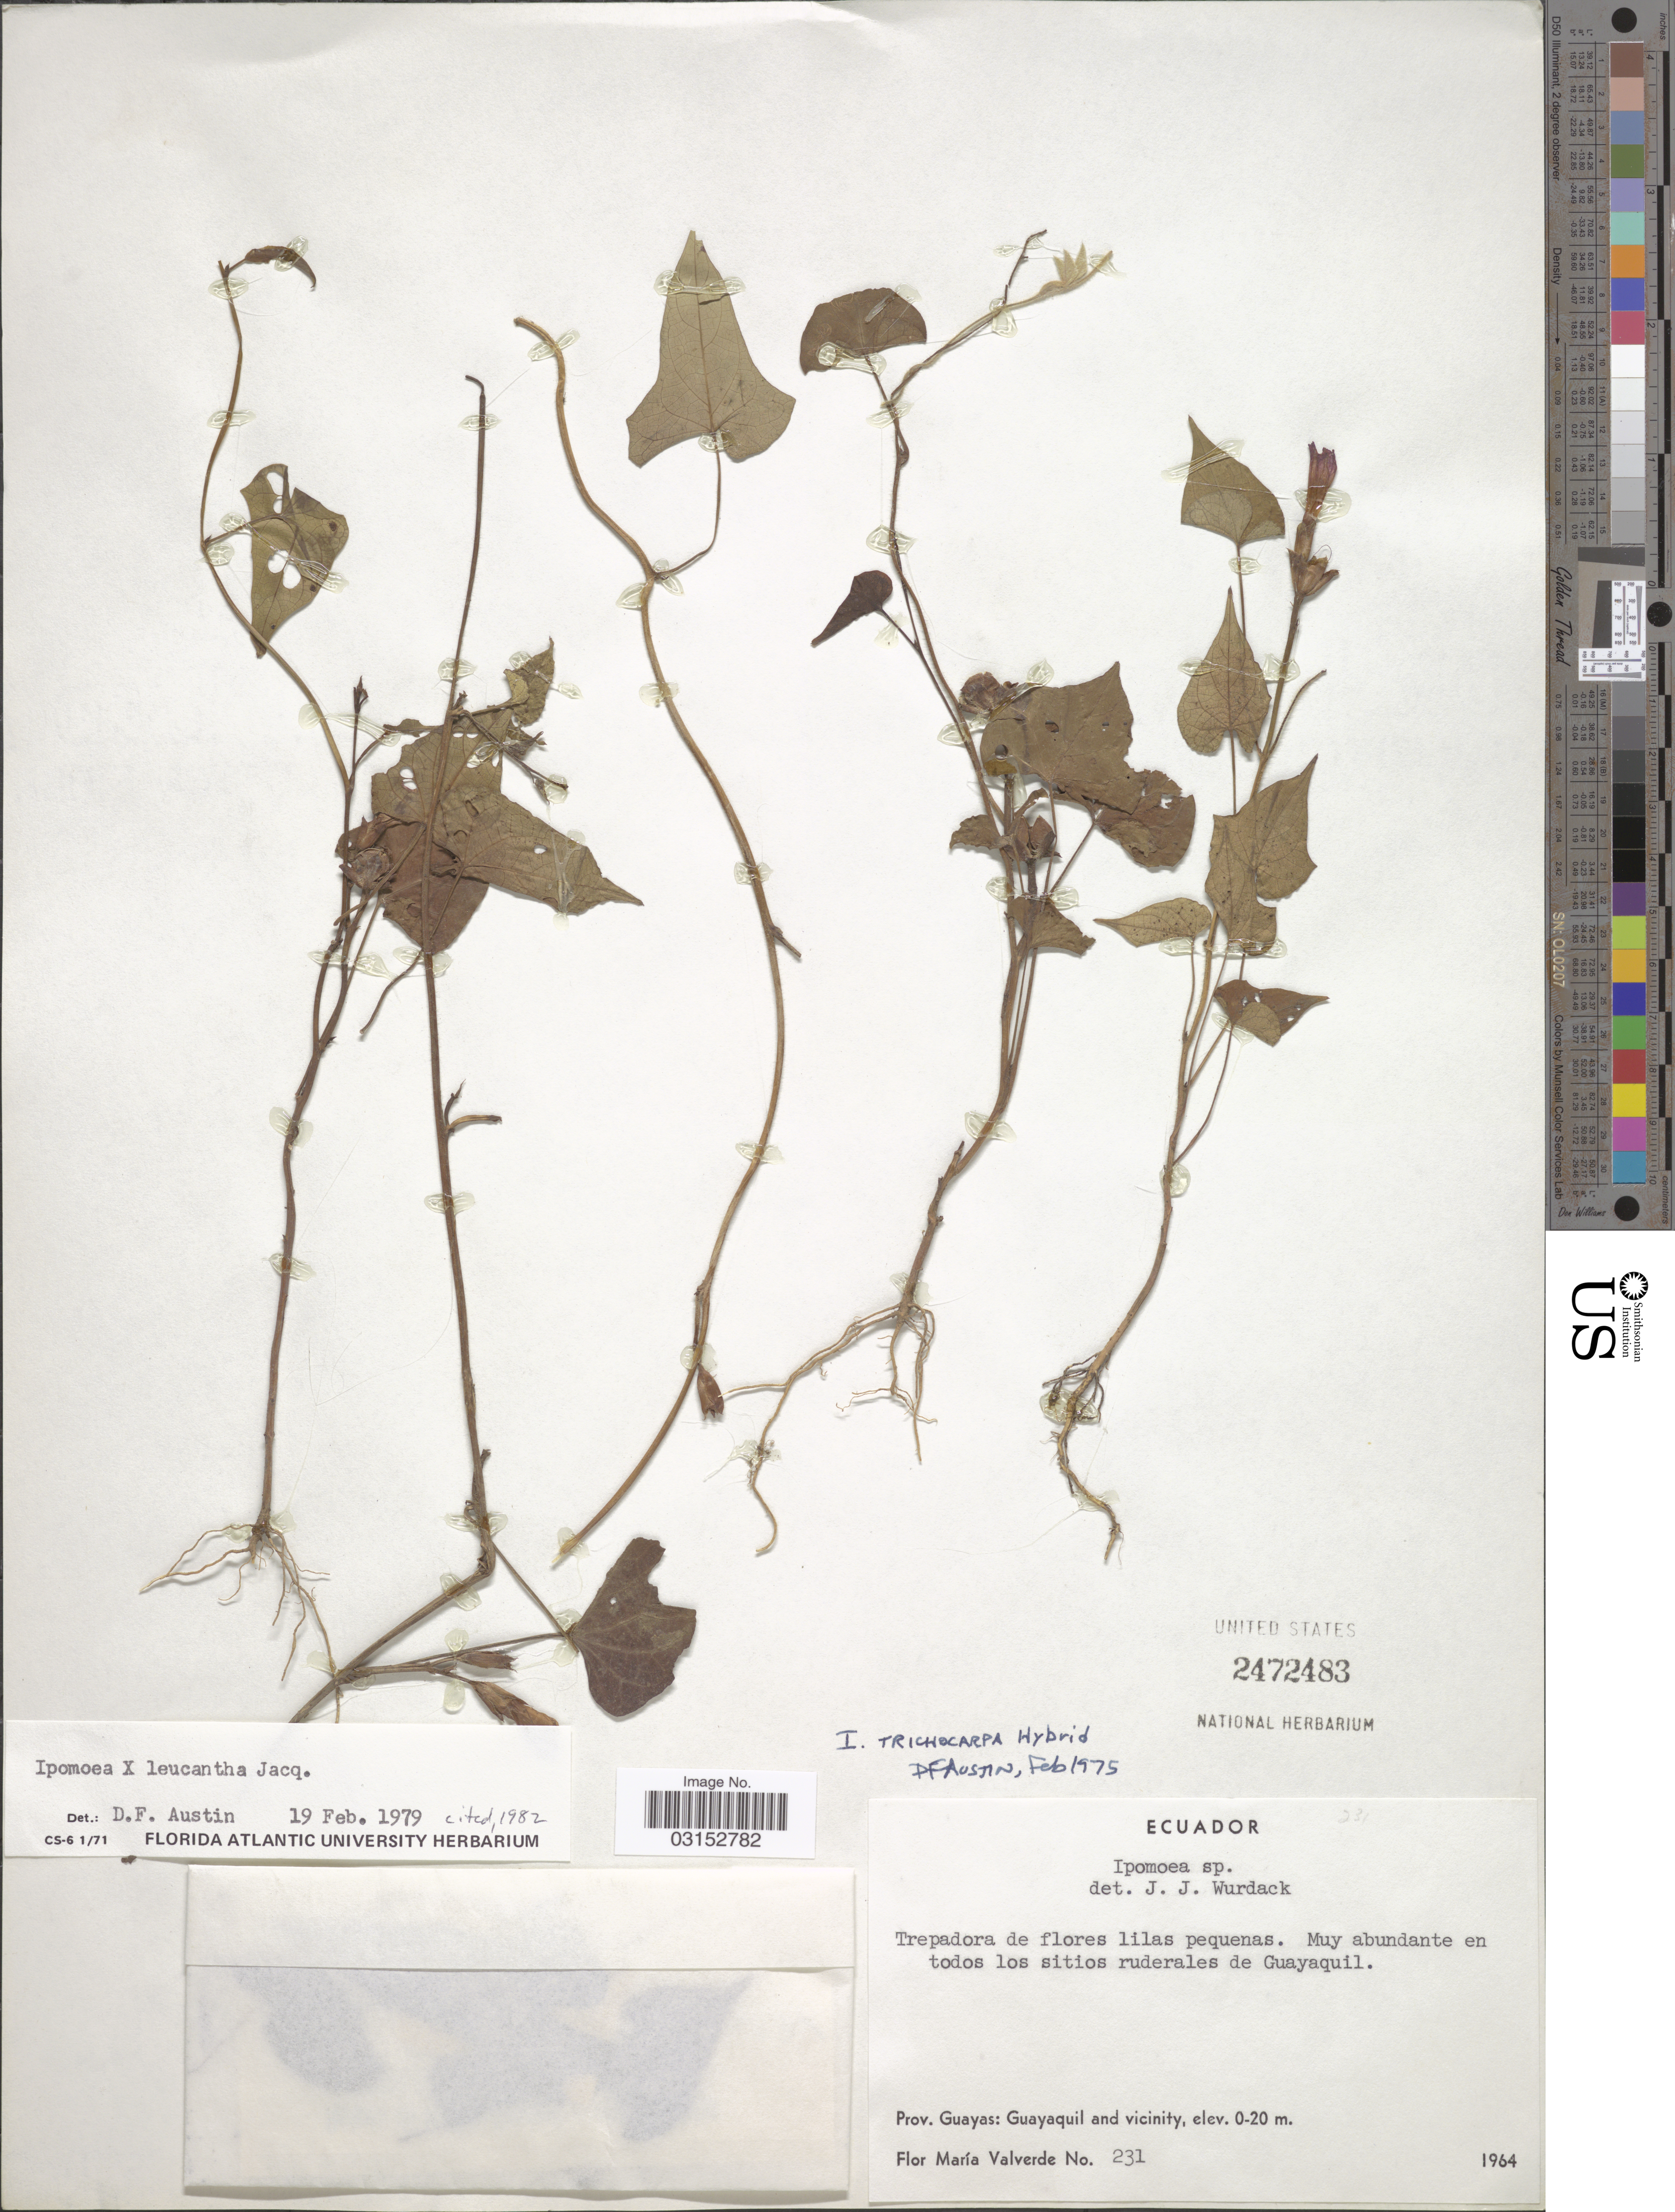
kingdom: Plantae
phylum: Tracheophyta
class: Magnoliopsida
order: Solanales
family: Convolvulaceae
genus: Ipomoea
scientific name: Ipomoea leucantha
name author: Jacq.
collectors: F. M. Valverde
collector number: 231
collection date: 1964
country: Ecuador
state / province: Guayas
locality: Muy abundante en todos los sitios ruderales de Guayaquil. Guayaquil and vicinity.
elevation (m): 0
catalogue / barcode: US 2472483